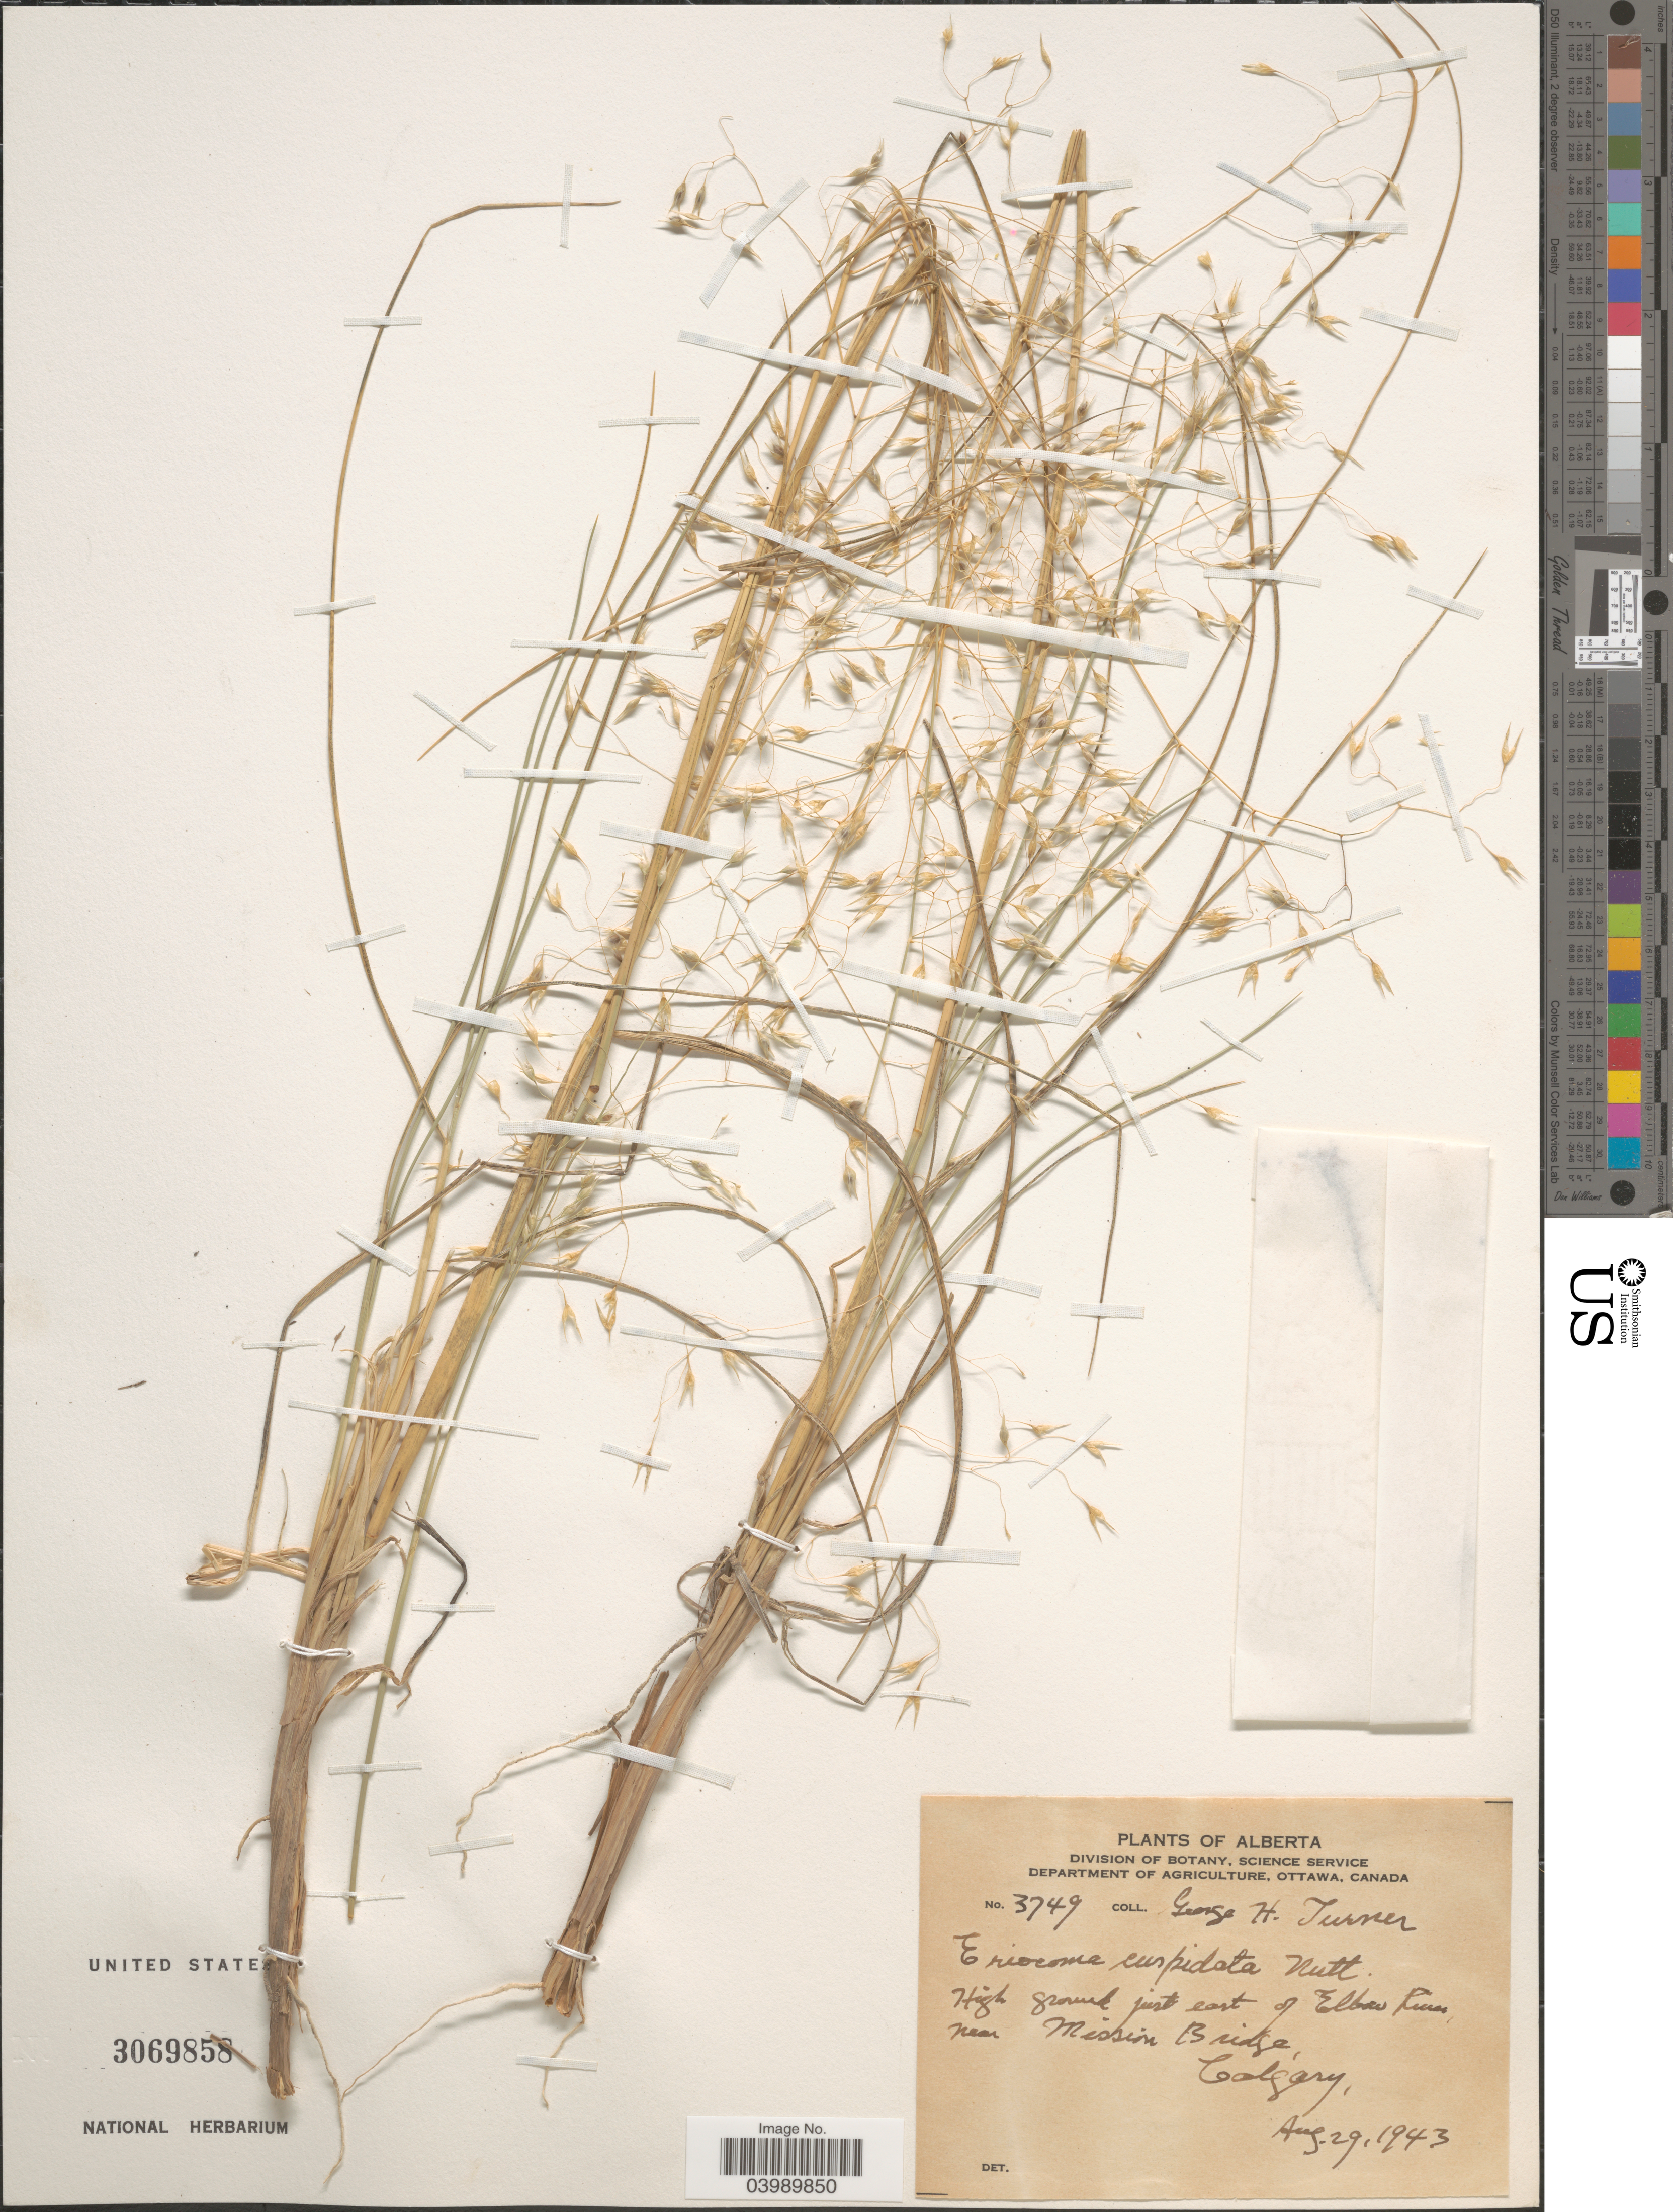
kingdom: Plantae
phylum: Tracheophyta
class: Liliopsida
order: Poales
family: Poaceae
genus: Eriocoma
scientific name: Eriocoma hymenoides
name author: (Roem. & Schult.) Rydb.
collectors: G. H. Turner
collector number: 3749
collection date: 1943-08-29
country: Canada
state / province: Alberta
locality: High ground just east of Elbow River, near Mission Bridge, Calgary.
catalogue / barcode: US 3069858